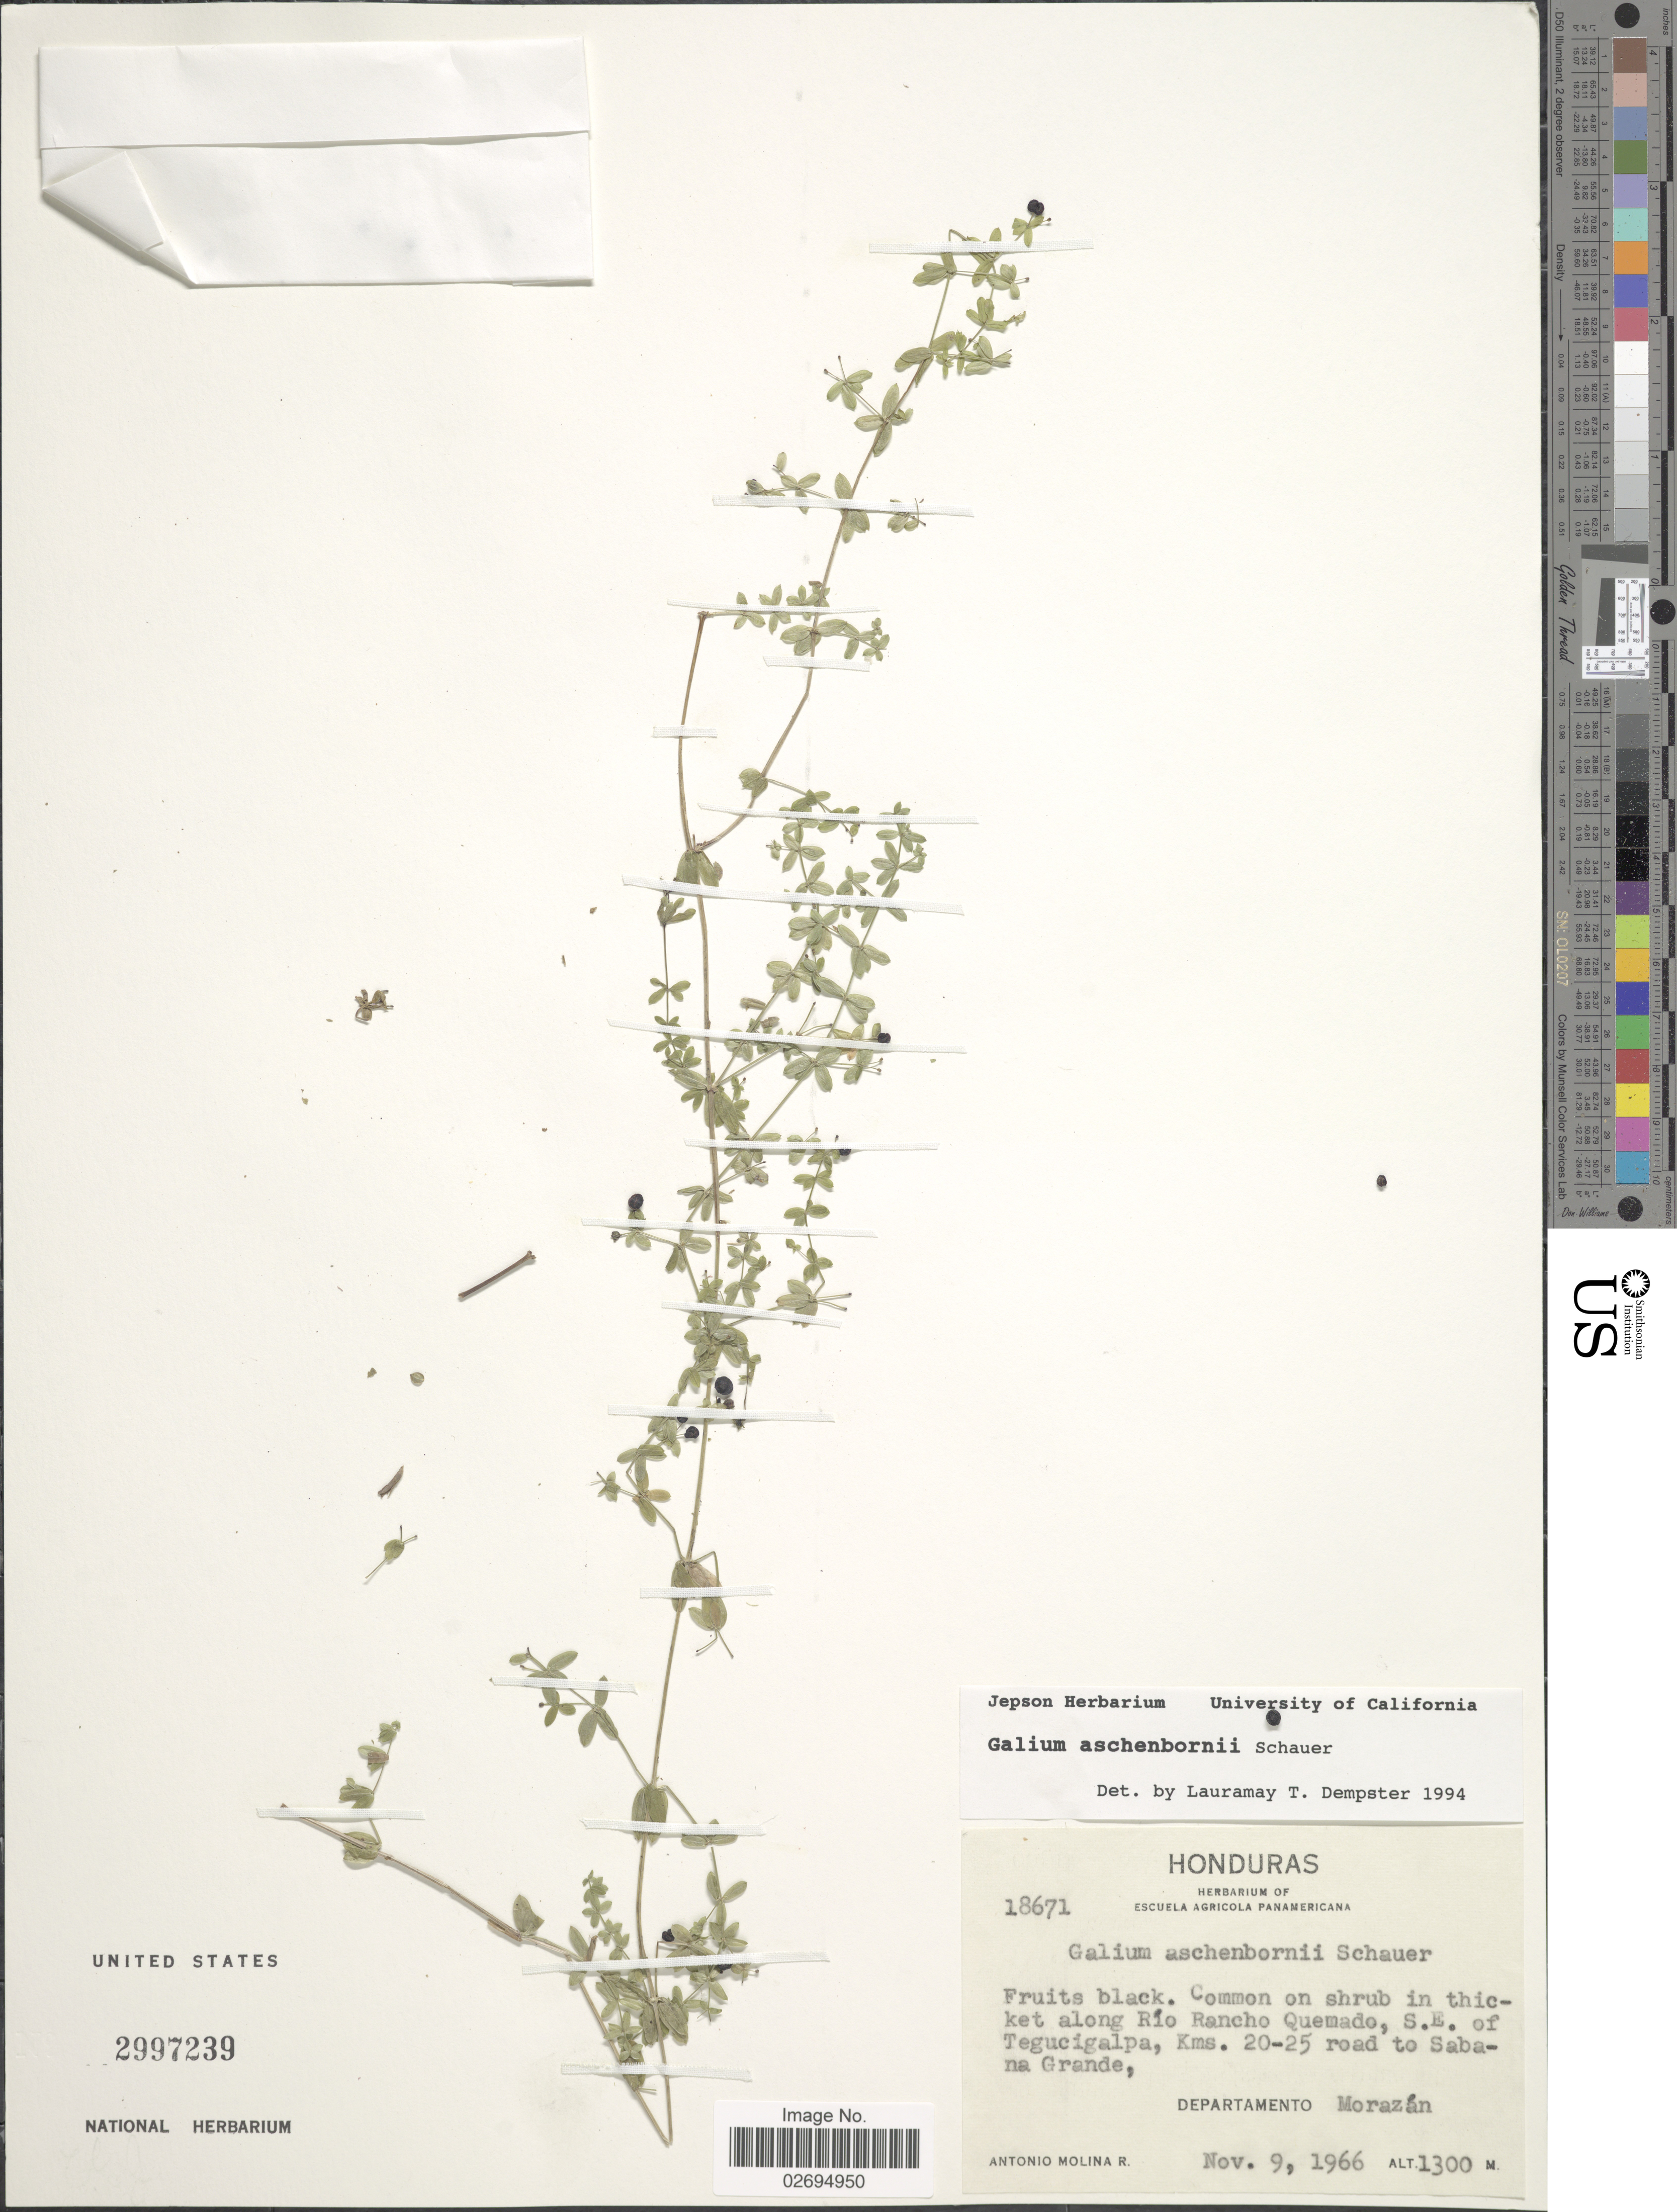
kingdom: Plantae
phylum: Tracheophyta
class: Magnoliopsida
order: Gentianales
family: Rubiaceae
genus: Galium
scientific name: Galium aschenbornii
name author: Schauer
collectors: A. Molina R.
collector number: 18671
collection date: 1966-11-09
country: Honduras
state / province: Fco. Morazán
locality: Common on shrub in thicket along Río Rancho Quemado, S.E. of Tegucigalpa, Kms. 20-25 road to Sabana Grande, Departamento Morazán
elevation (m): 1300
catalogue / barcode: US 2997239